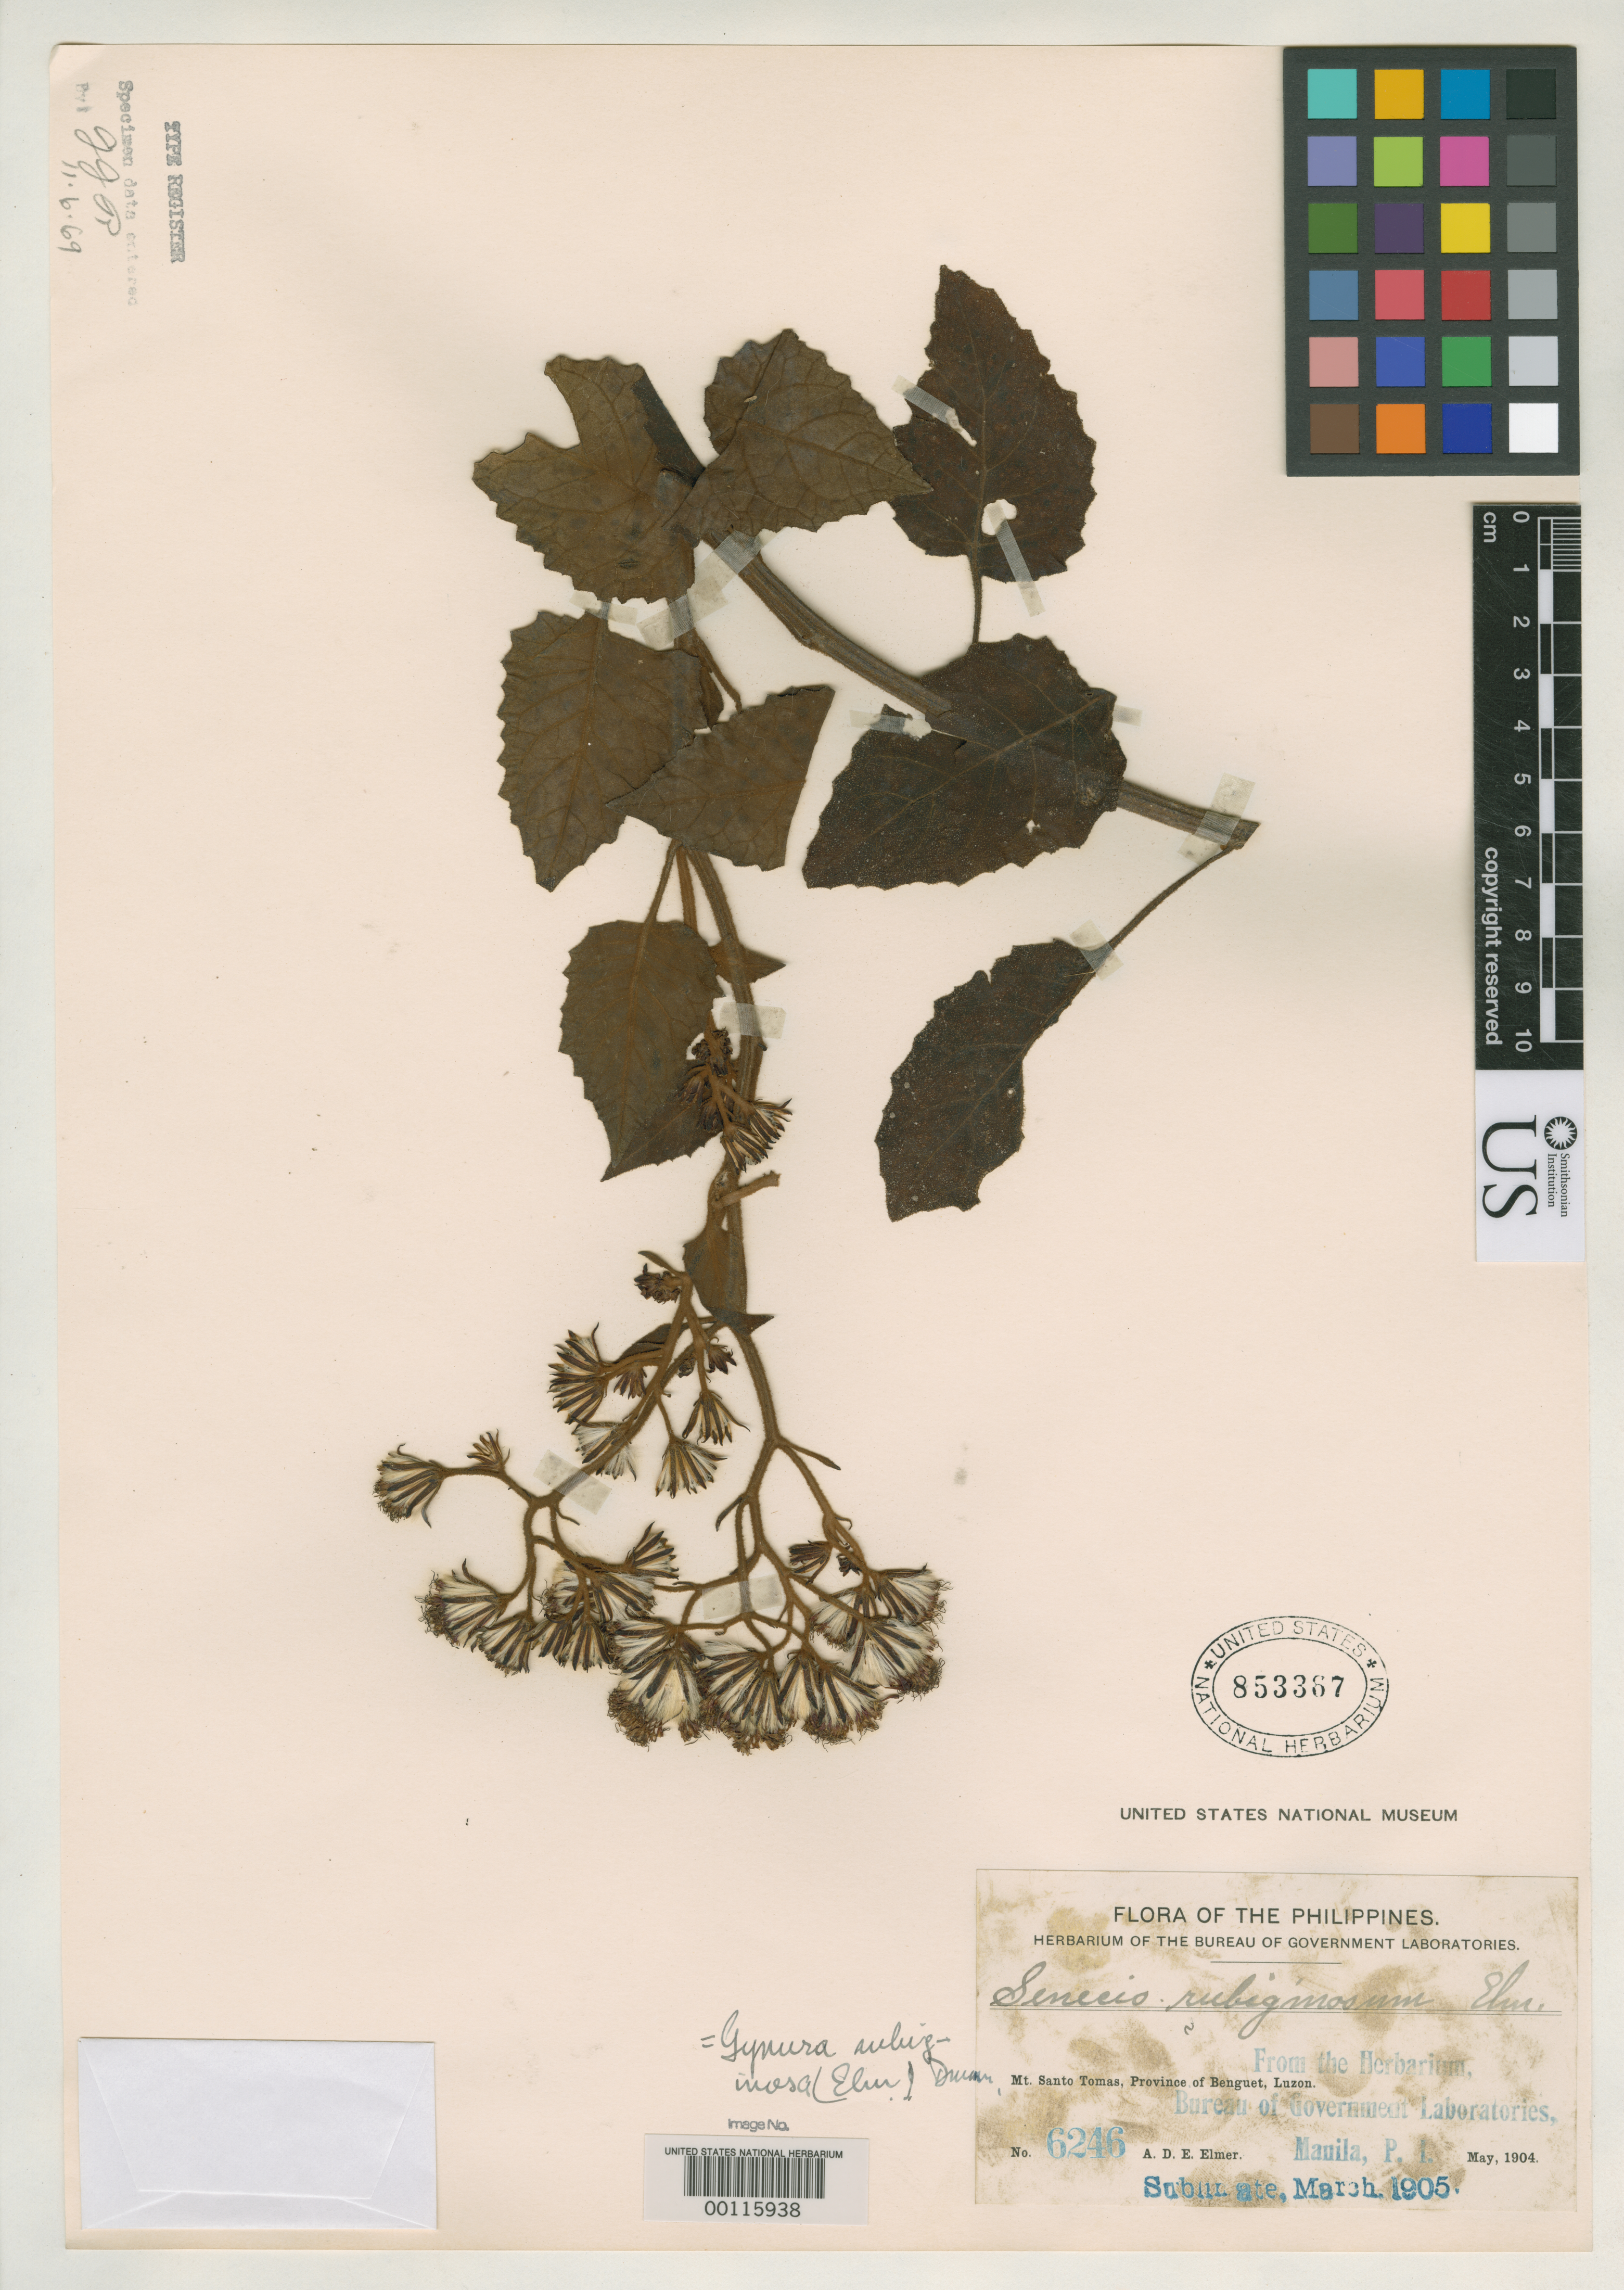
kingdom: Plantae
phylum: Tracheophyta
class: Magnoliopsida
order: Asterales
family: Asteraceae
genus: Senecio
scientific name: Senecio rubiginosus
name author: Elmer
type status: Isotype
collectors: A. D. E. Elmer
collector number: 6246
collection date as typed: May 1904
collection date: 1904-05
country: Philippines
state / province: Cordillera (Administrative Region)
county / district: Benguet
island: Luzon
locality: Near summit of Mt. Santo Tomas.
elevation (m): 2500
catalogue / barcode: US 853367